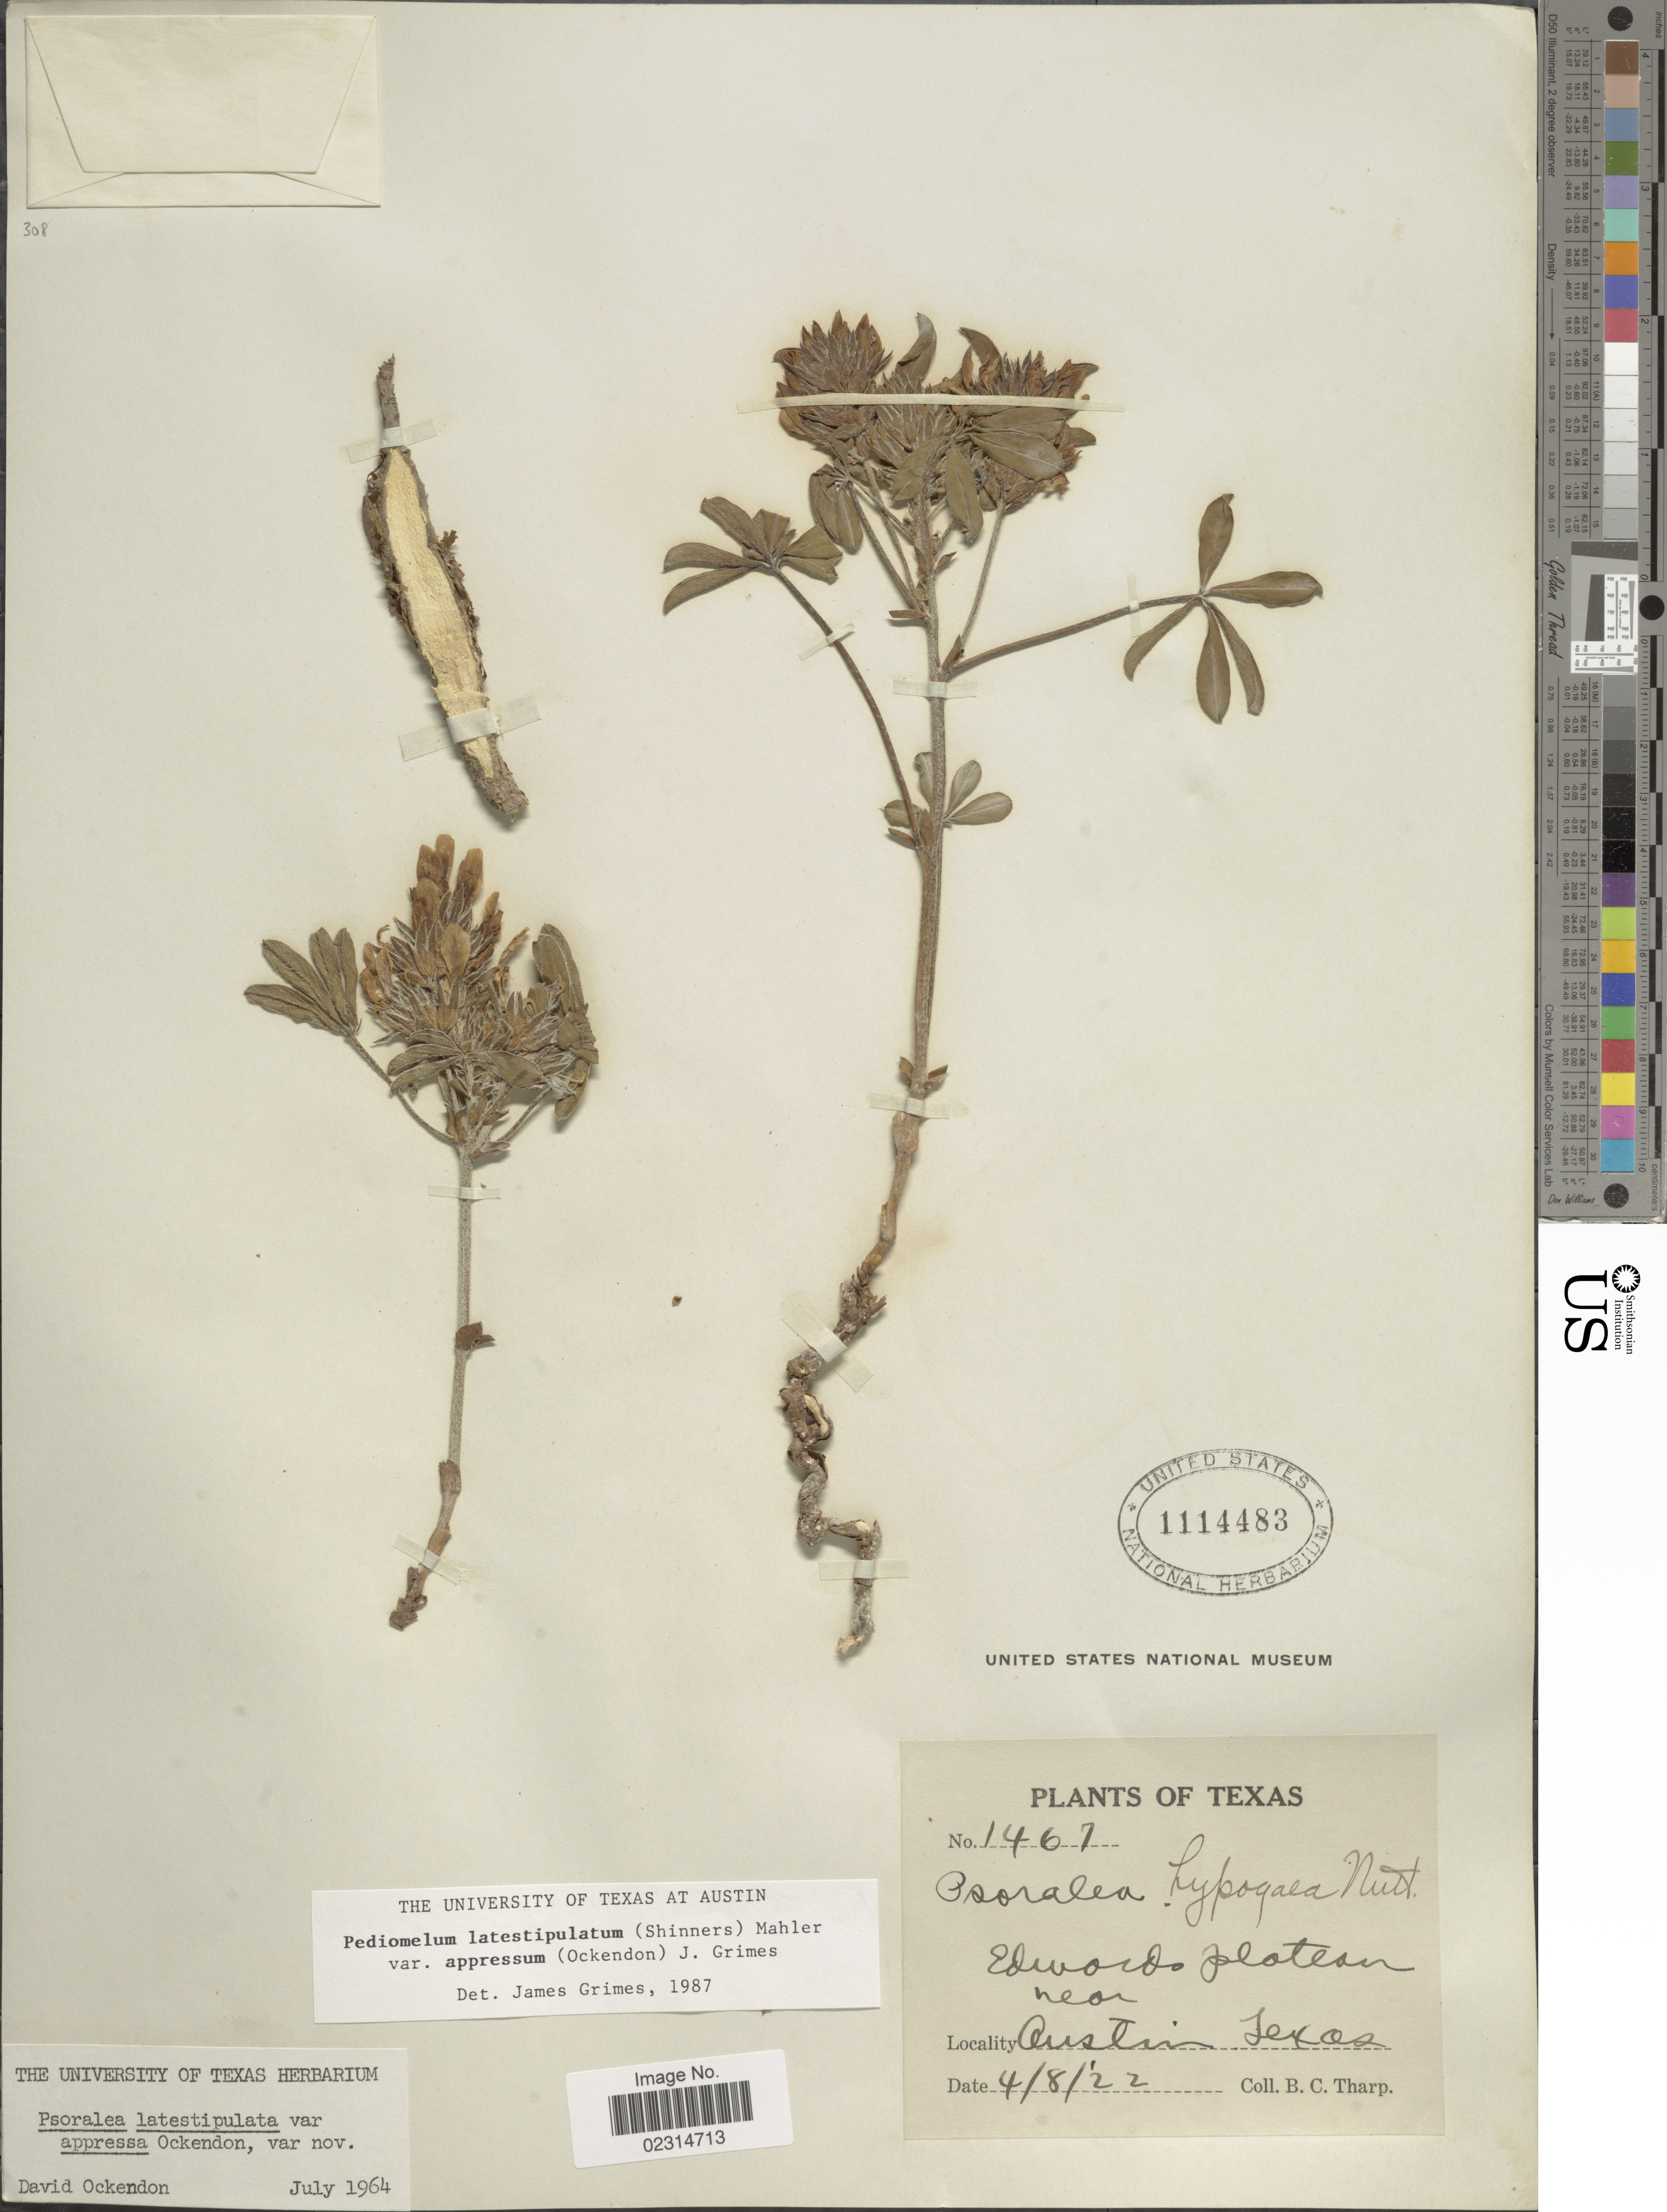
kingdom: Plantae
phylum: Tracheophyta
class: Magnoliopsida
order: Fabales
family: Fabaceae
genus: Pediomelum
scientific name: Pediomelum latestipulatum var. appressum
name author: (Ockendon) Gandhi & L.E. Br.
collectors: B. C. Tharp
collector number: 1467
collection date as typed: Transcribed d/m/y: 8/4/22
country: United States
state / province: Texas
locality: Edwards plateau near Austin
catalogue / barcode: US 1114483